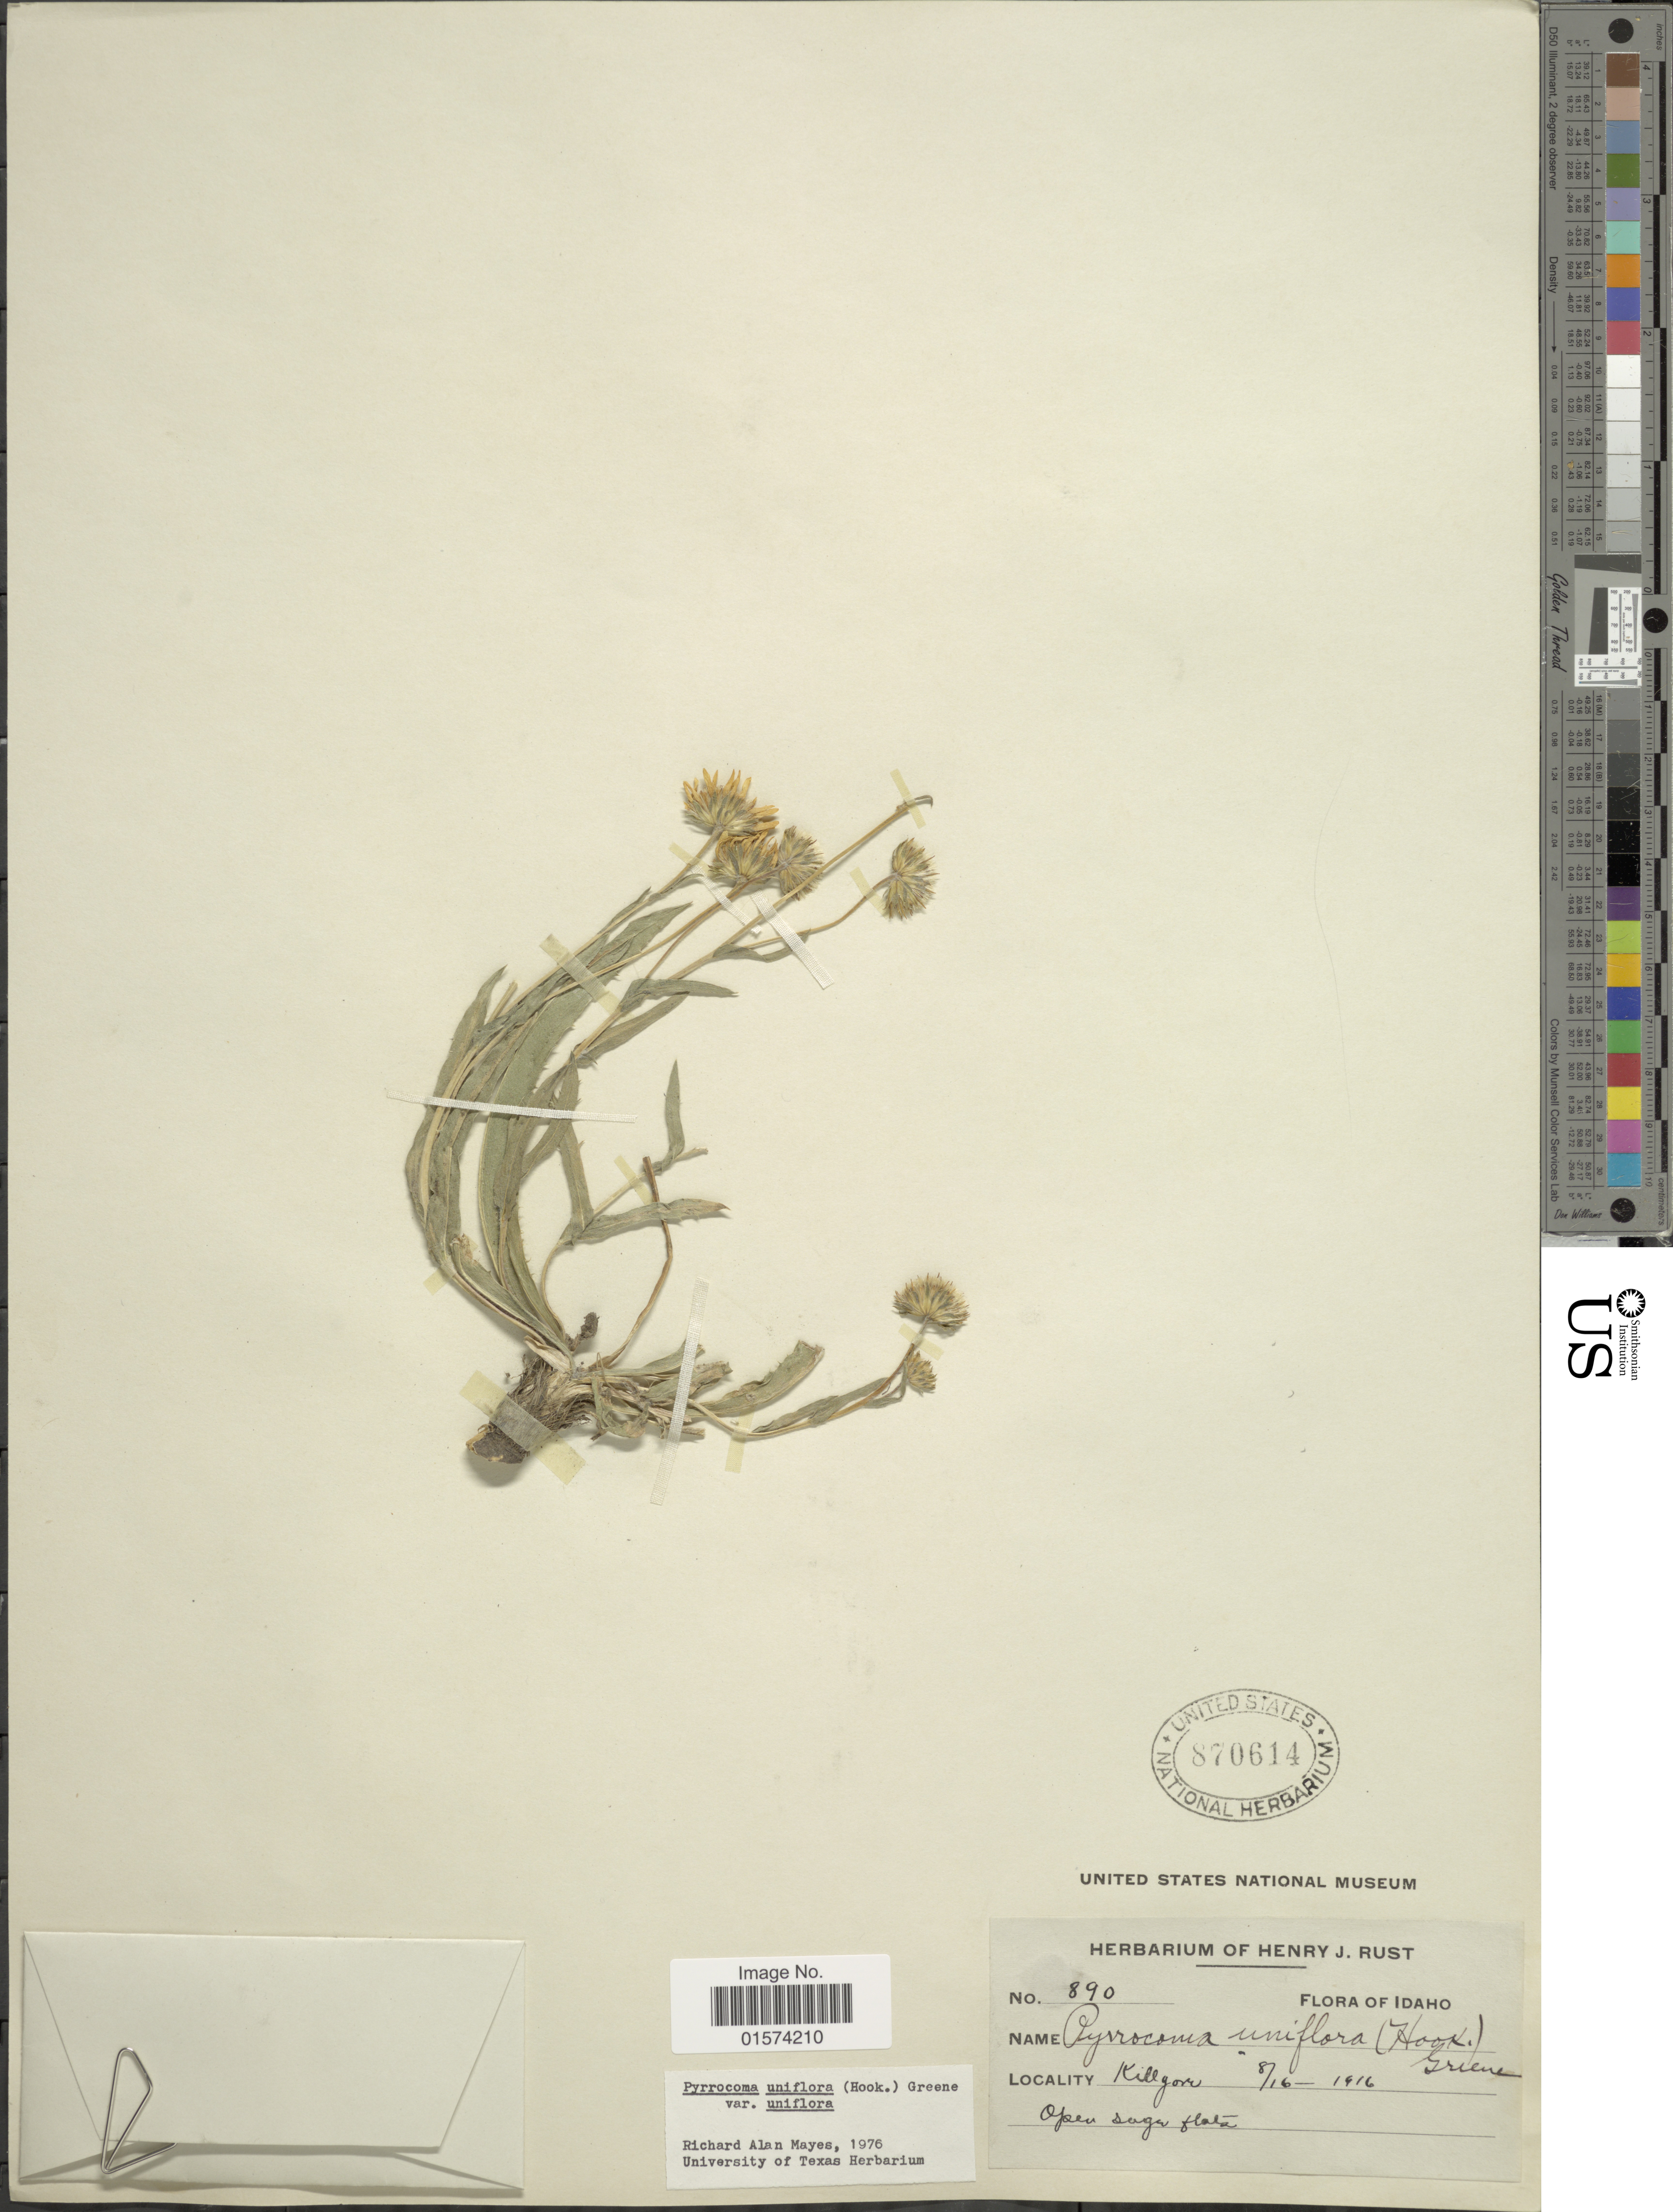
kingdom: Plantae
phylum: Tracheophyta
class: Magnoliopsida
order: Asterales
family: Asteraceae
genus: Pyrrocoma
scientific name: Pyrrocoma uniflora var. uniflora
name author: (Hook.) Greene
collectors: ex herb. Henry J. Rust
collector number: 890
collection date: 1916-08-16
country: United States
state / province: Idaho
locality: Killgore, open sage flats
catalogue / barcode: US 870614